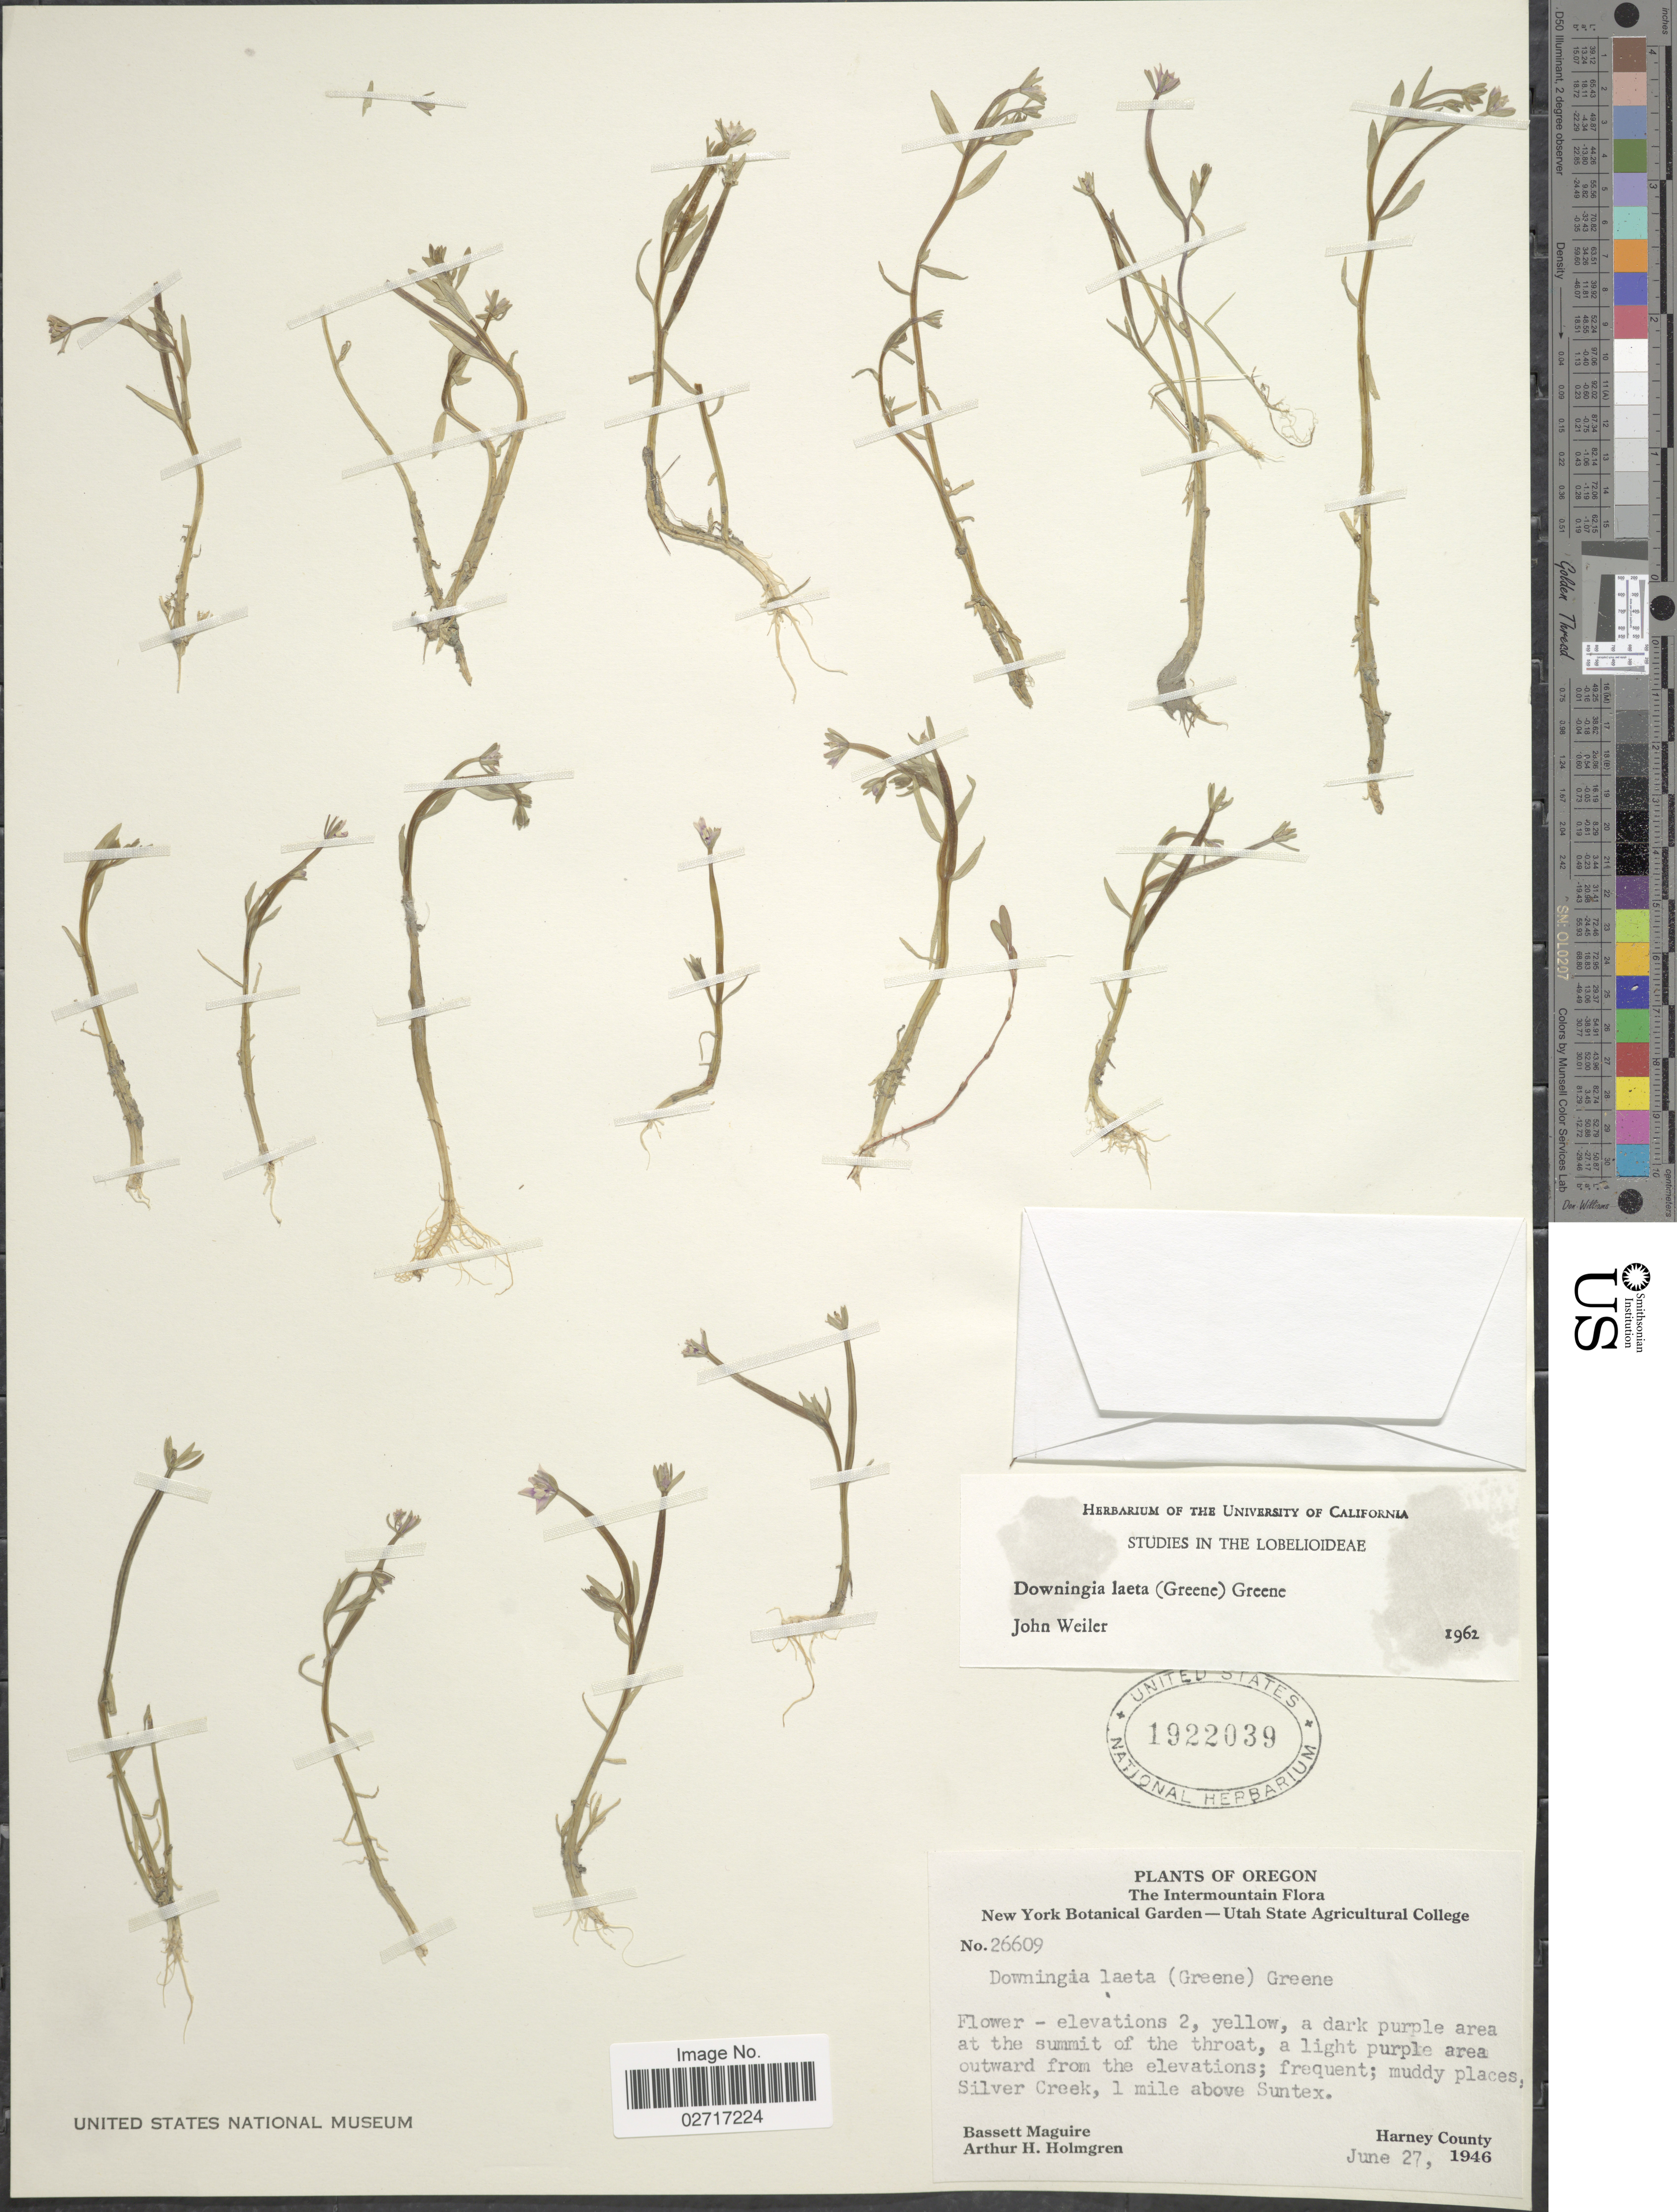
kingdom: Plantae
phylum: Tracheophyta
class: Magnoliopsida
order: Asterales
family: Campanulaceae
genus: Downingia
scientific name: Downingia laeta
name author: Greene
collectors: B. Maguire & A. H. Holmgren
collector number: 26609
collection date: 1946-06-27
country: United States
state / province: Oregon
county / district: Harney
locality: Silver Creek, 1 mile above Suntex. Harney County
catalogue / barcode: US 1922039